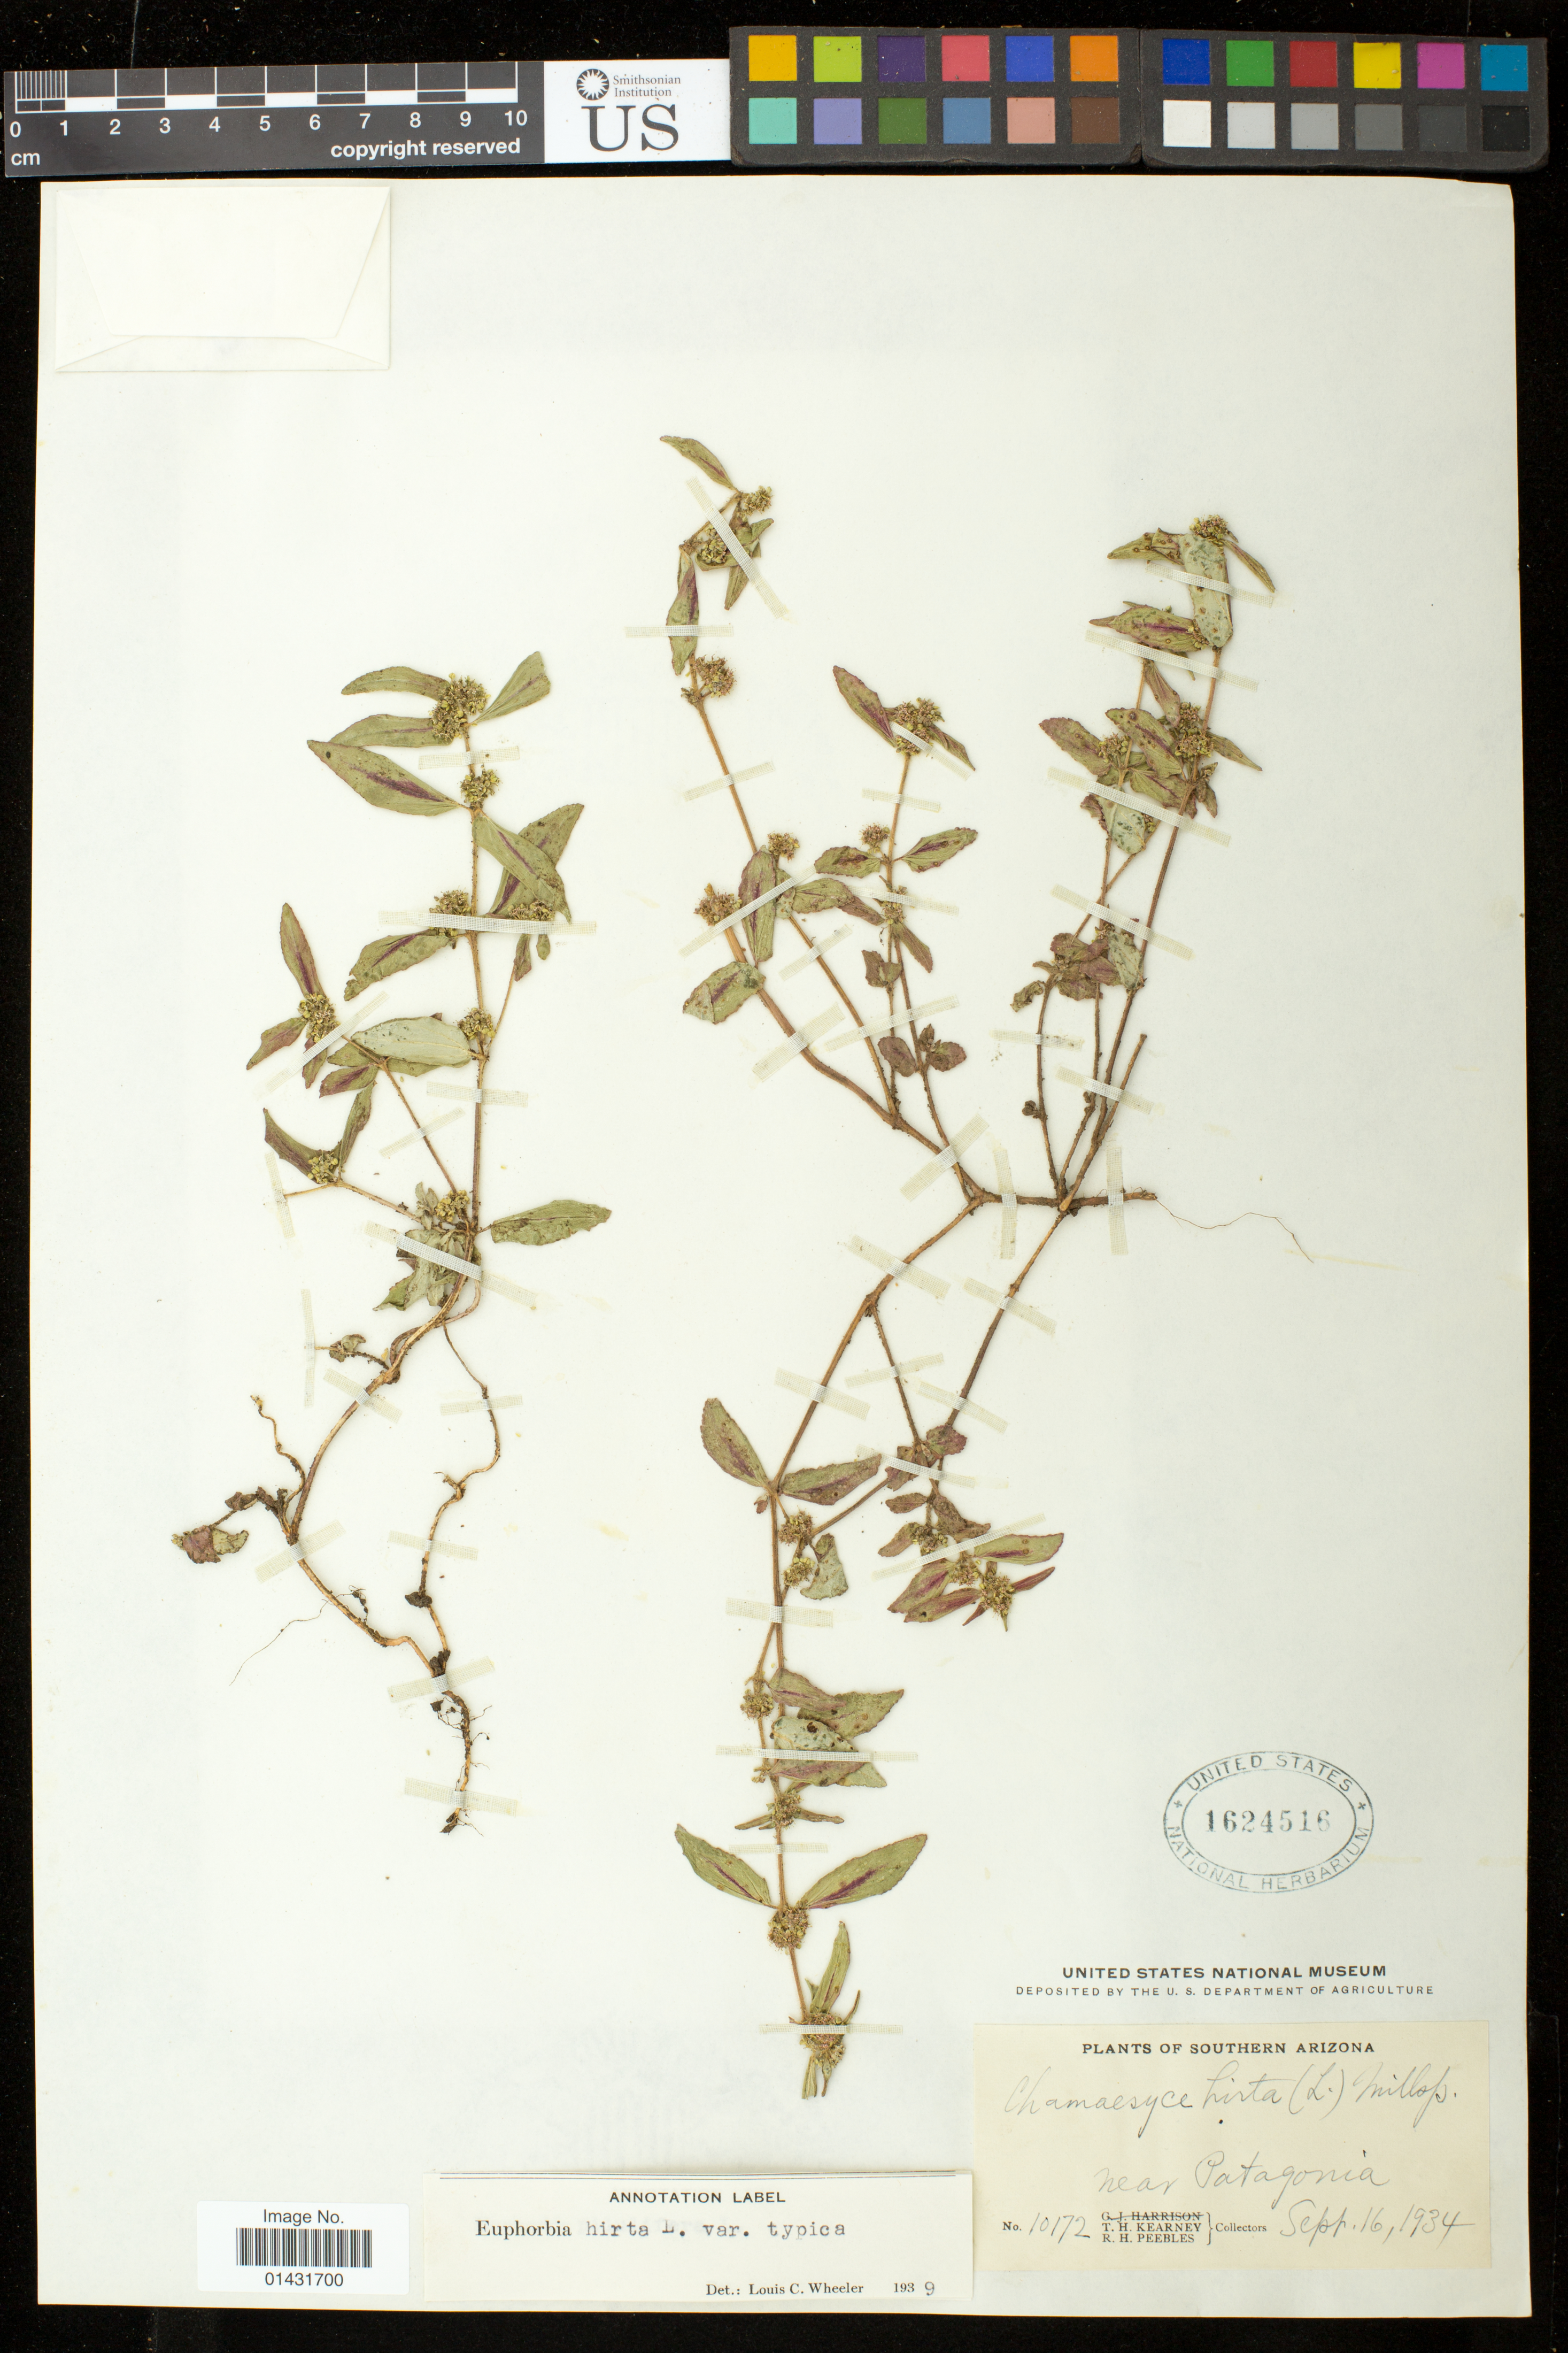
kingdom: Plantae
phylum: Tracheophyta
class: Magnoliopsida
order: Malpighiales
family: Euphorbiaceae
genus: Euphorbia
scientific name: Euphorbia hirta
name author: L.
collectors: T. H. Kearney & R. H. Peebles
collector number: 10172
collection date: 1934-09-16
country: United States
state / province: Arizona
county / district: Santa Cruz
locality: Near Patagonia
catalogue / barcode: US 1624516